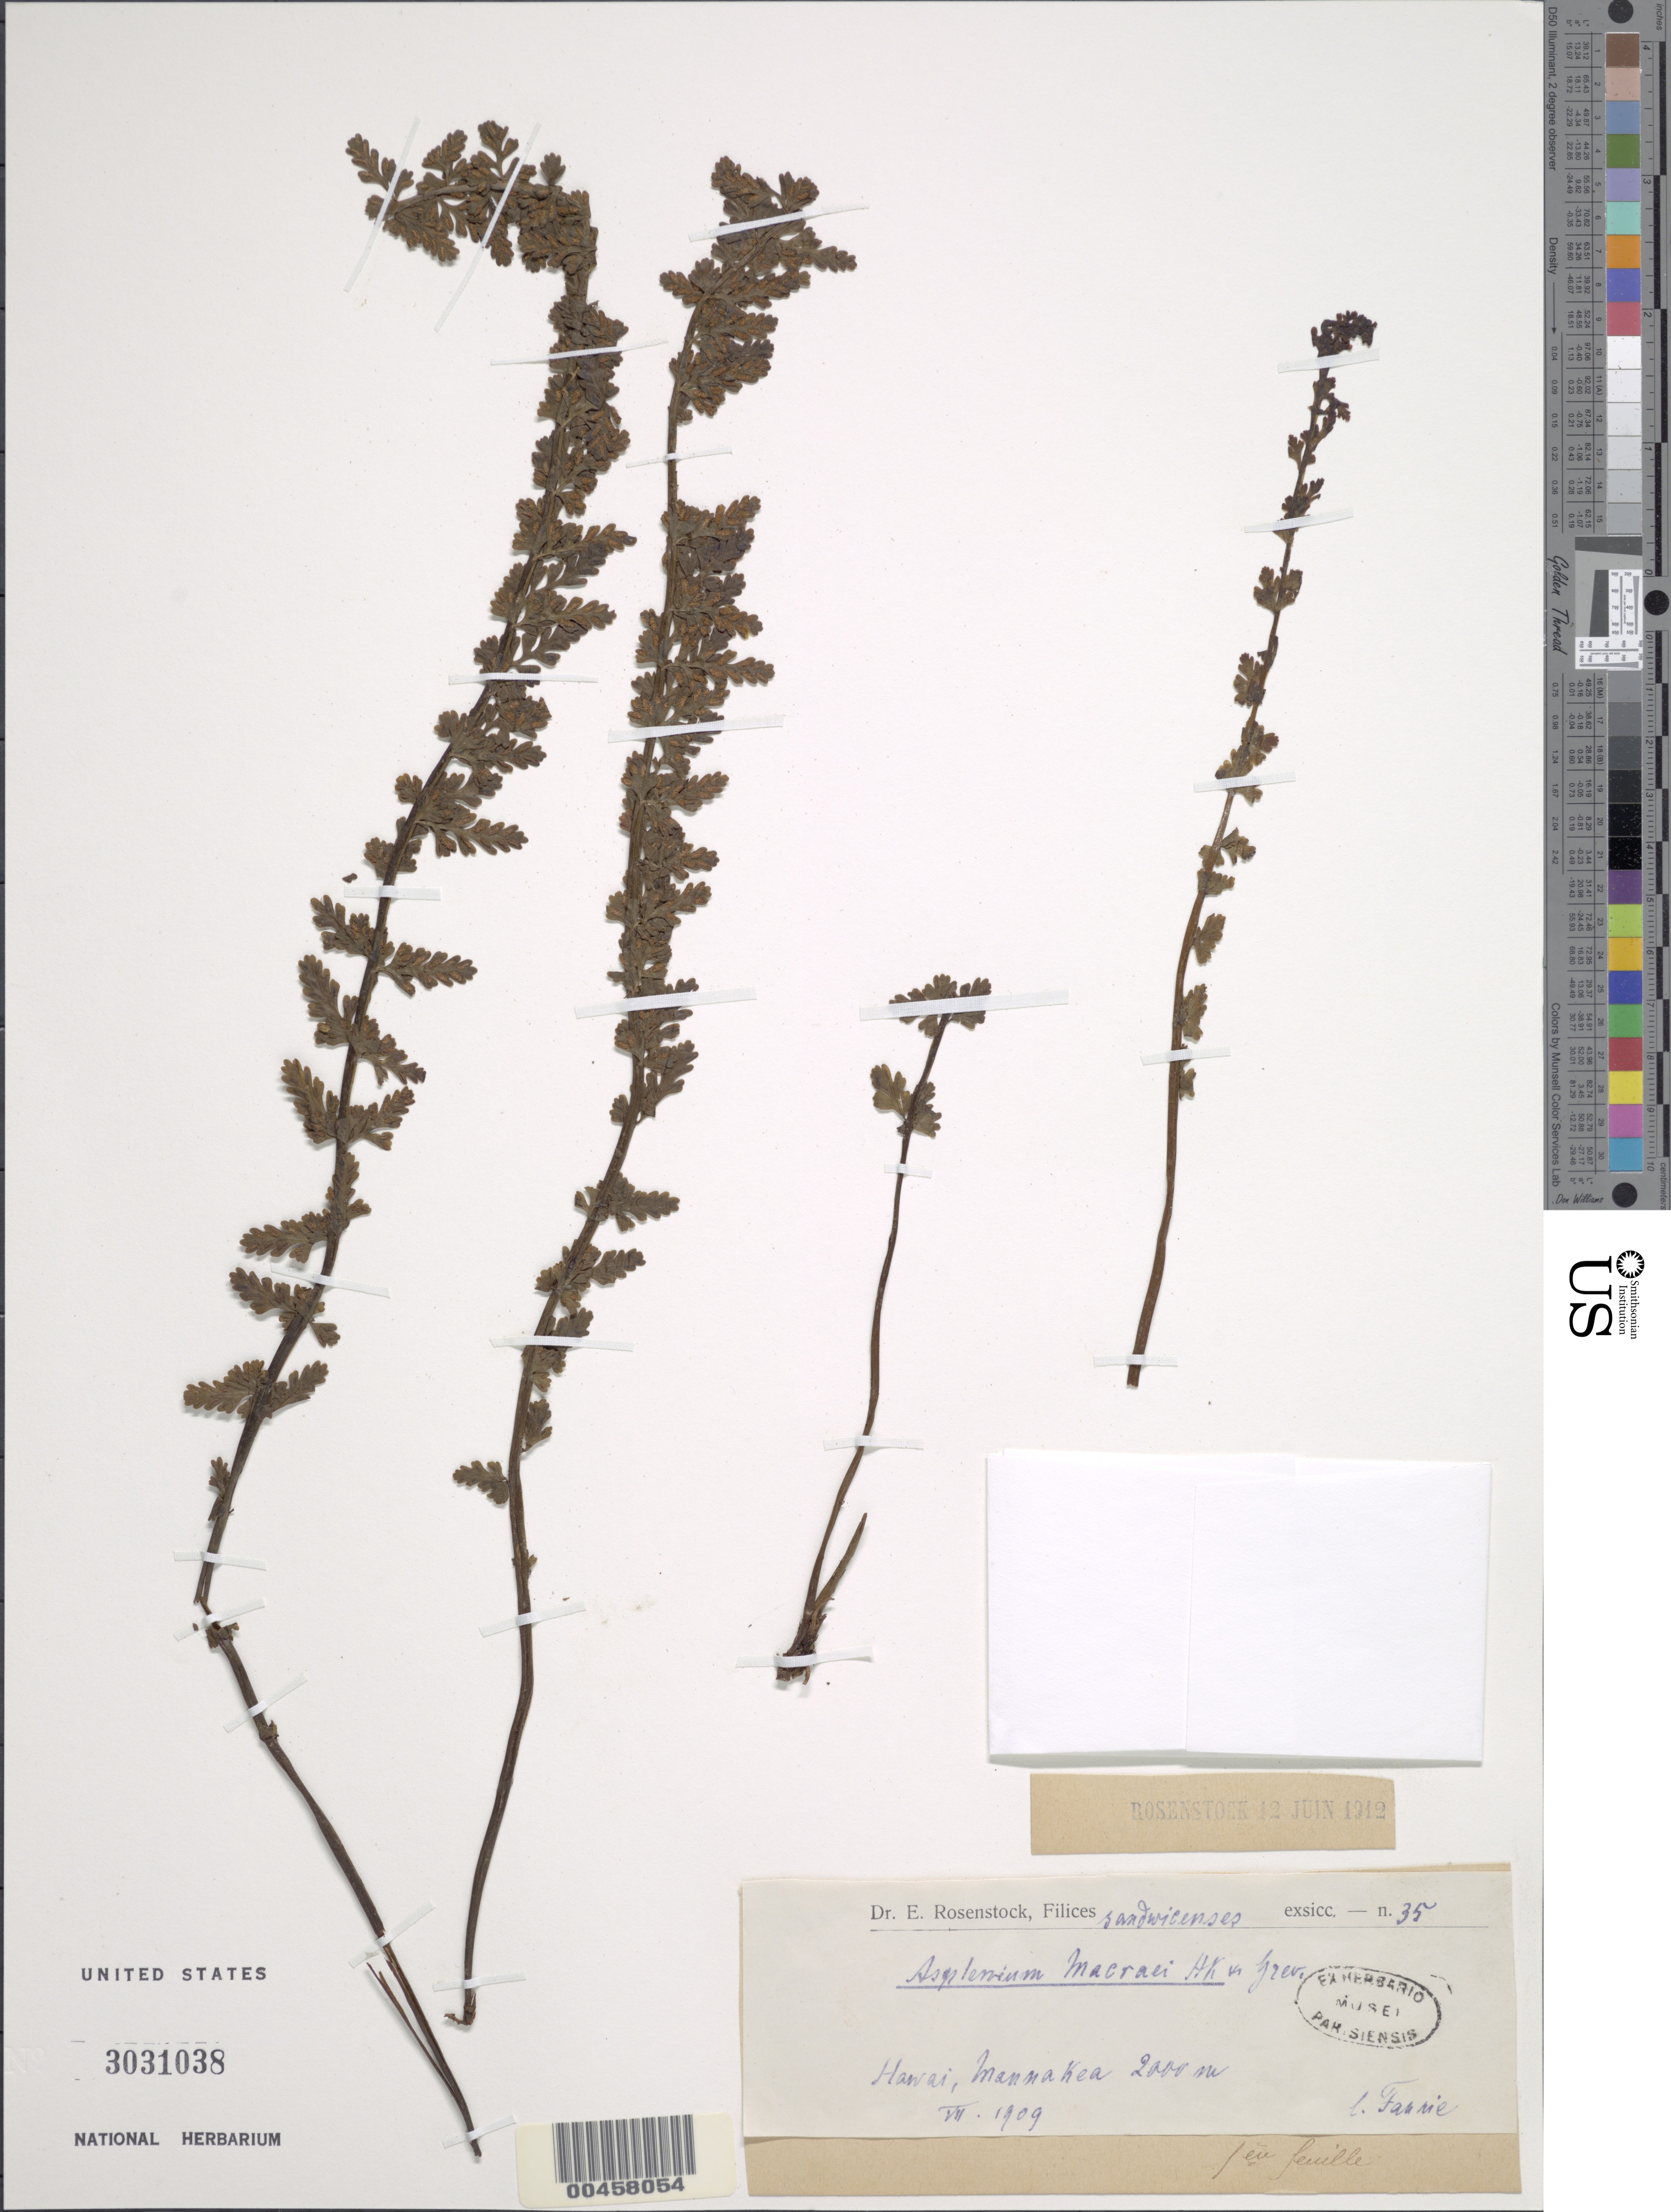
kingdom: Plantae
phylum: Tracheophyta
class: Polypodiopsida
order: Polypodiales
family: Aspleniaceae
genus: Asplenium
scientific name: Asplenium macraei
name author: Hook. & Grev.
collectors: E. Rosenstock & A. Faurie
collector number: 35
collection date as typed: Jul 1909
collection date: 1909-07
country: United States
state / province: Hawaii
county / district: Hawaii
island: Hawaii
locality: Mauna Kea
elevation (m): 2000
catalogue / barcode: US 3031038